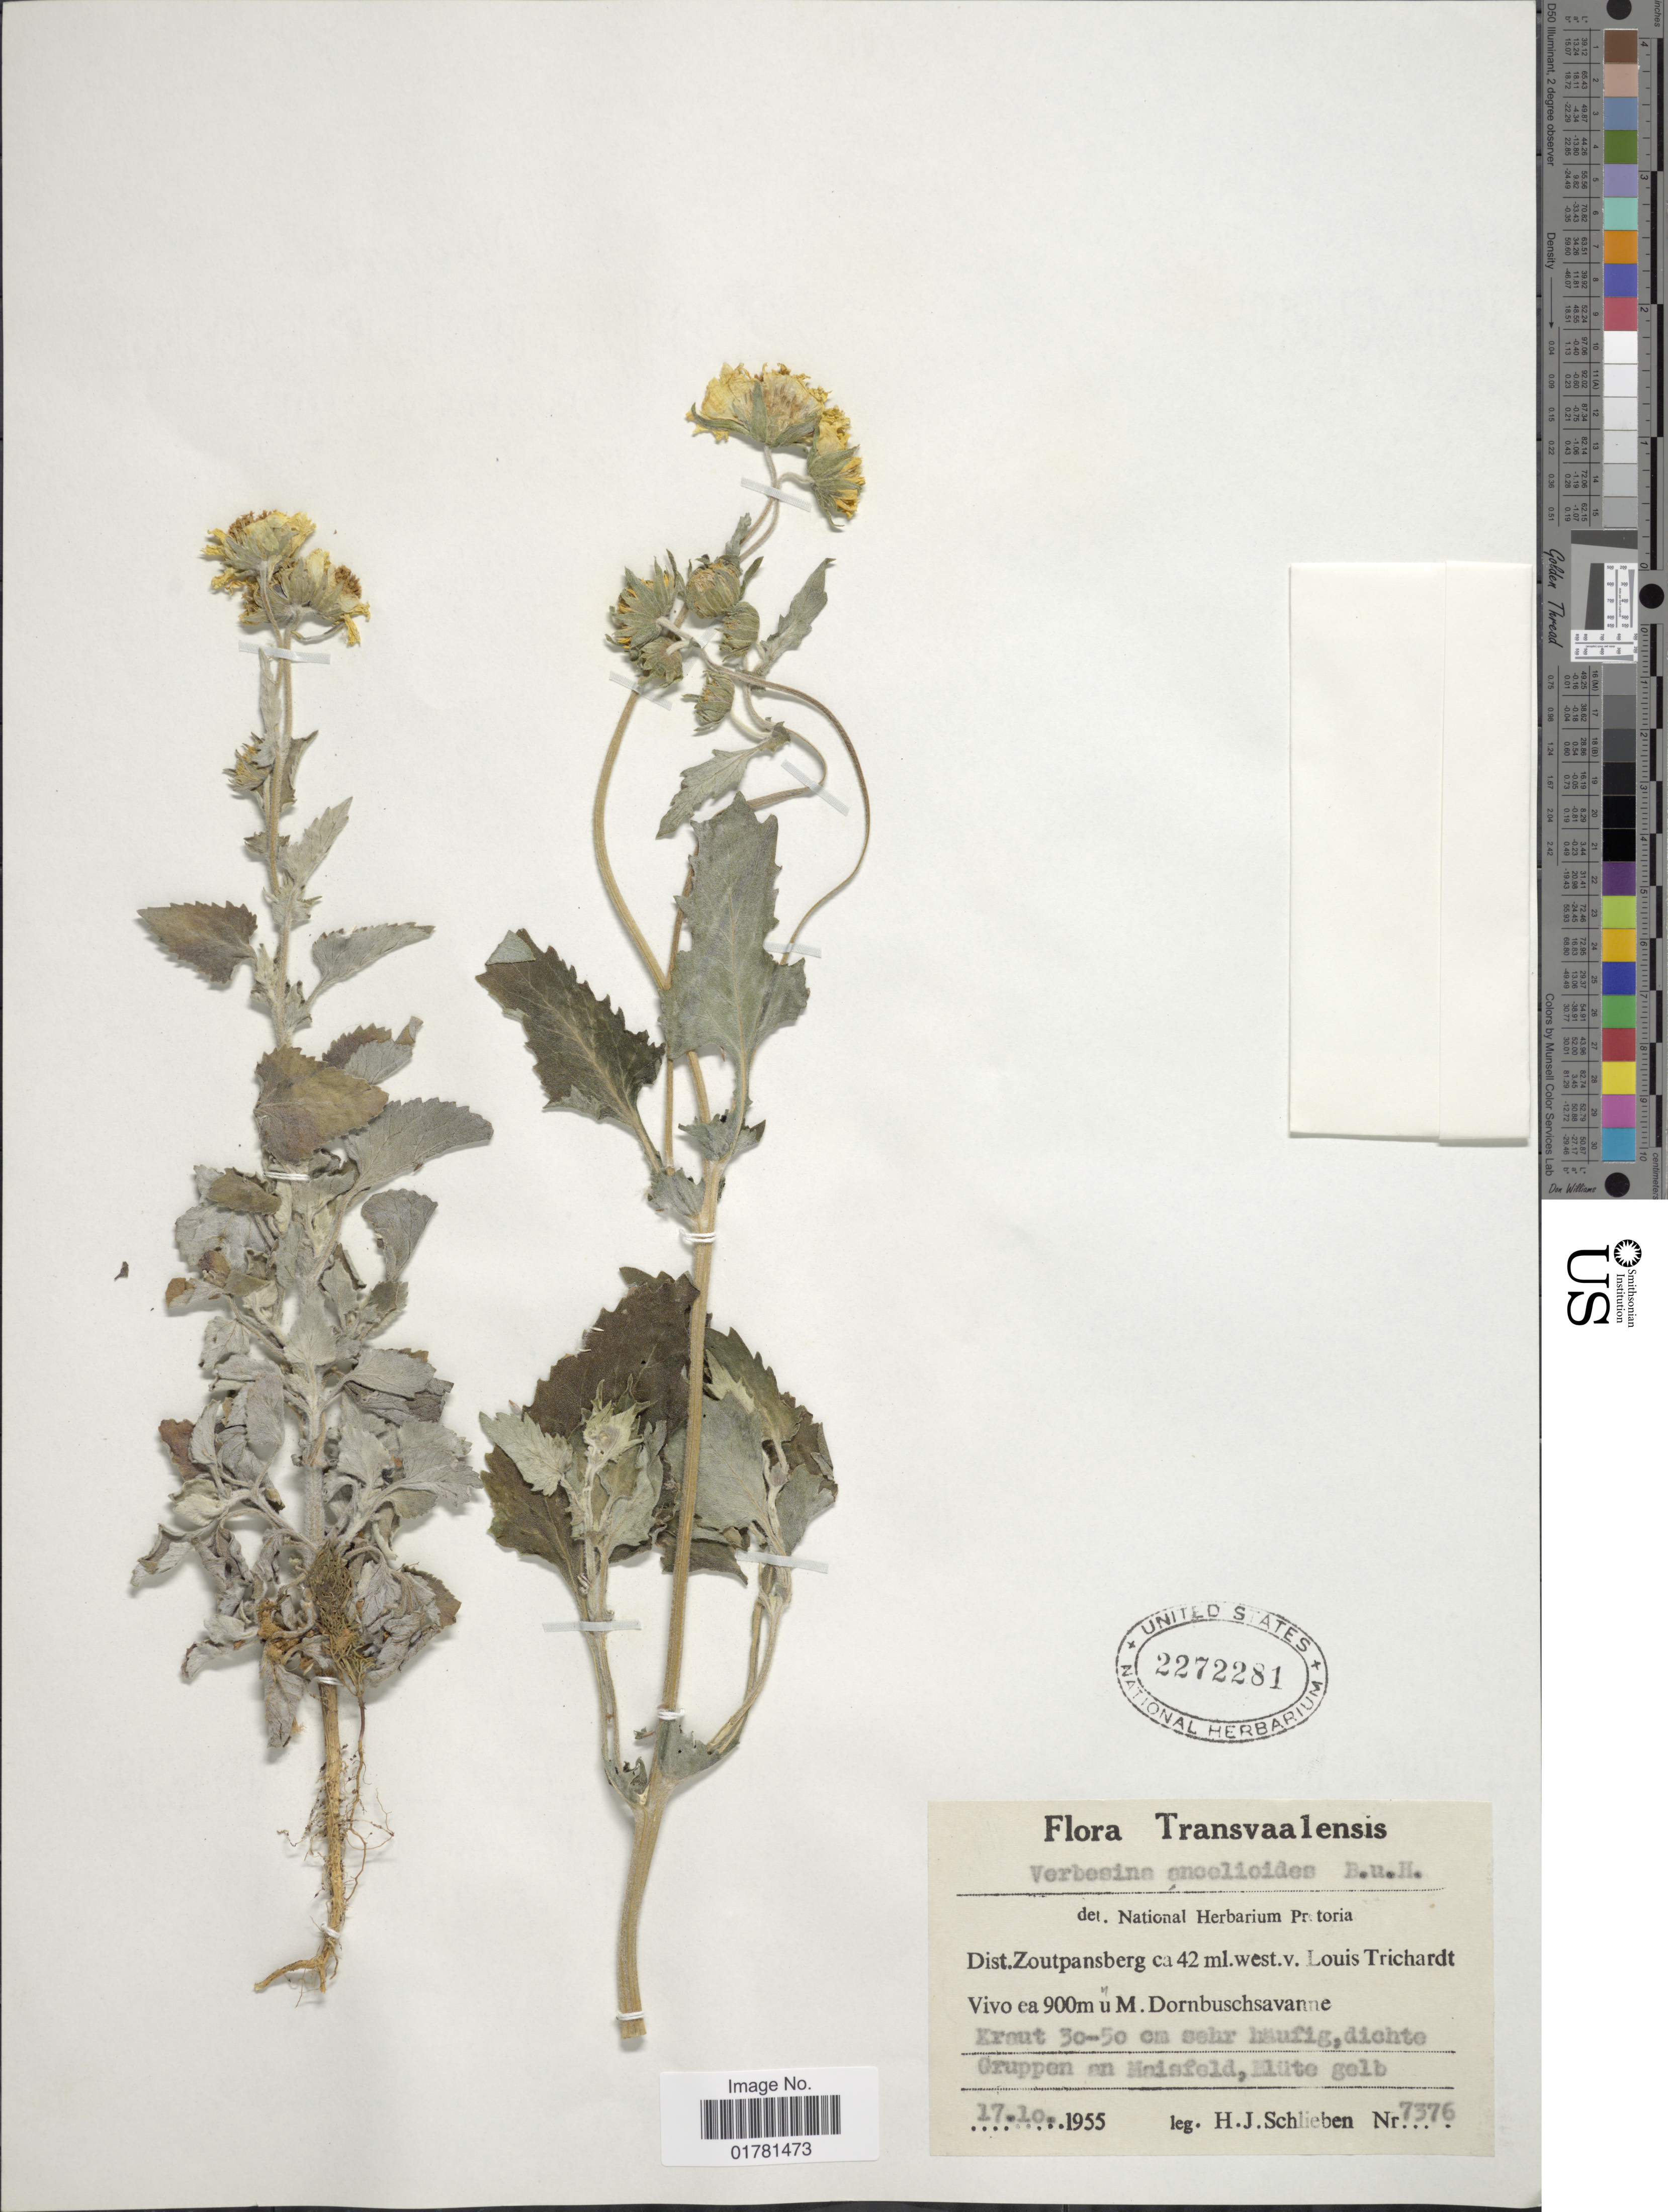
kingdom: Plantae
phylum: Tracheophyta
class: Magnoliopsida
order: Asterales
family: Asteraceae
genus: Verbesina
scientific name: Verbesina encelioides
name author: (Cav.) Benth. & Hook. ex A. Gray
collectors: H. J. Schlieben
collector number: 7376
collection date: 1955-10-17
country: South Africa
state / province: Limpopo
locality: Transvaalensis, Dist Zoutpansberg ca 42 ml west v Louis Trichardt, Dornbuschsavanne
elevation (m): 900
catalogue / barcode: US 2272281